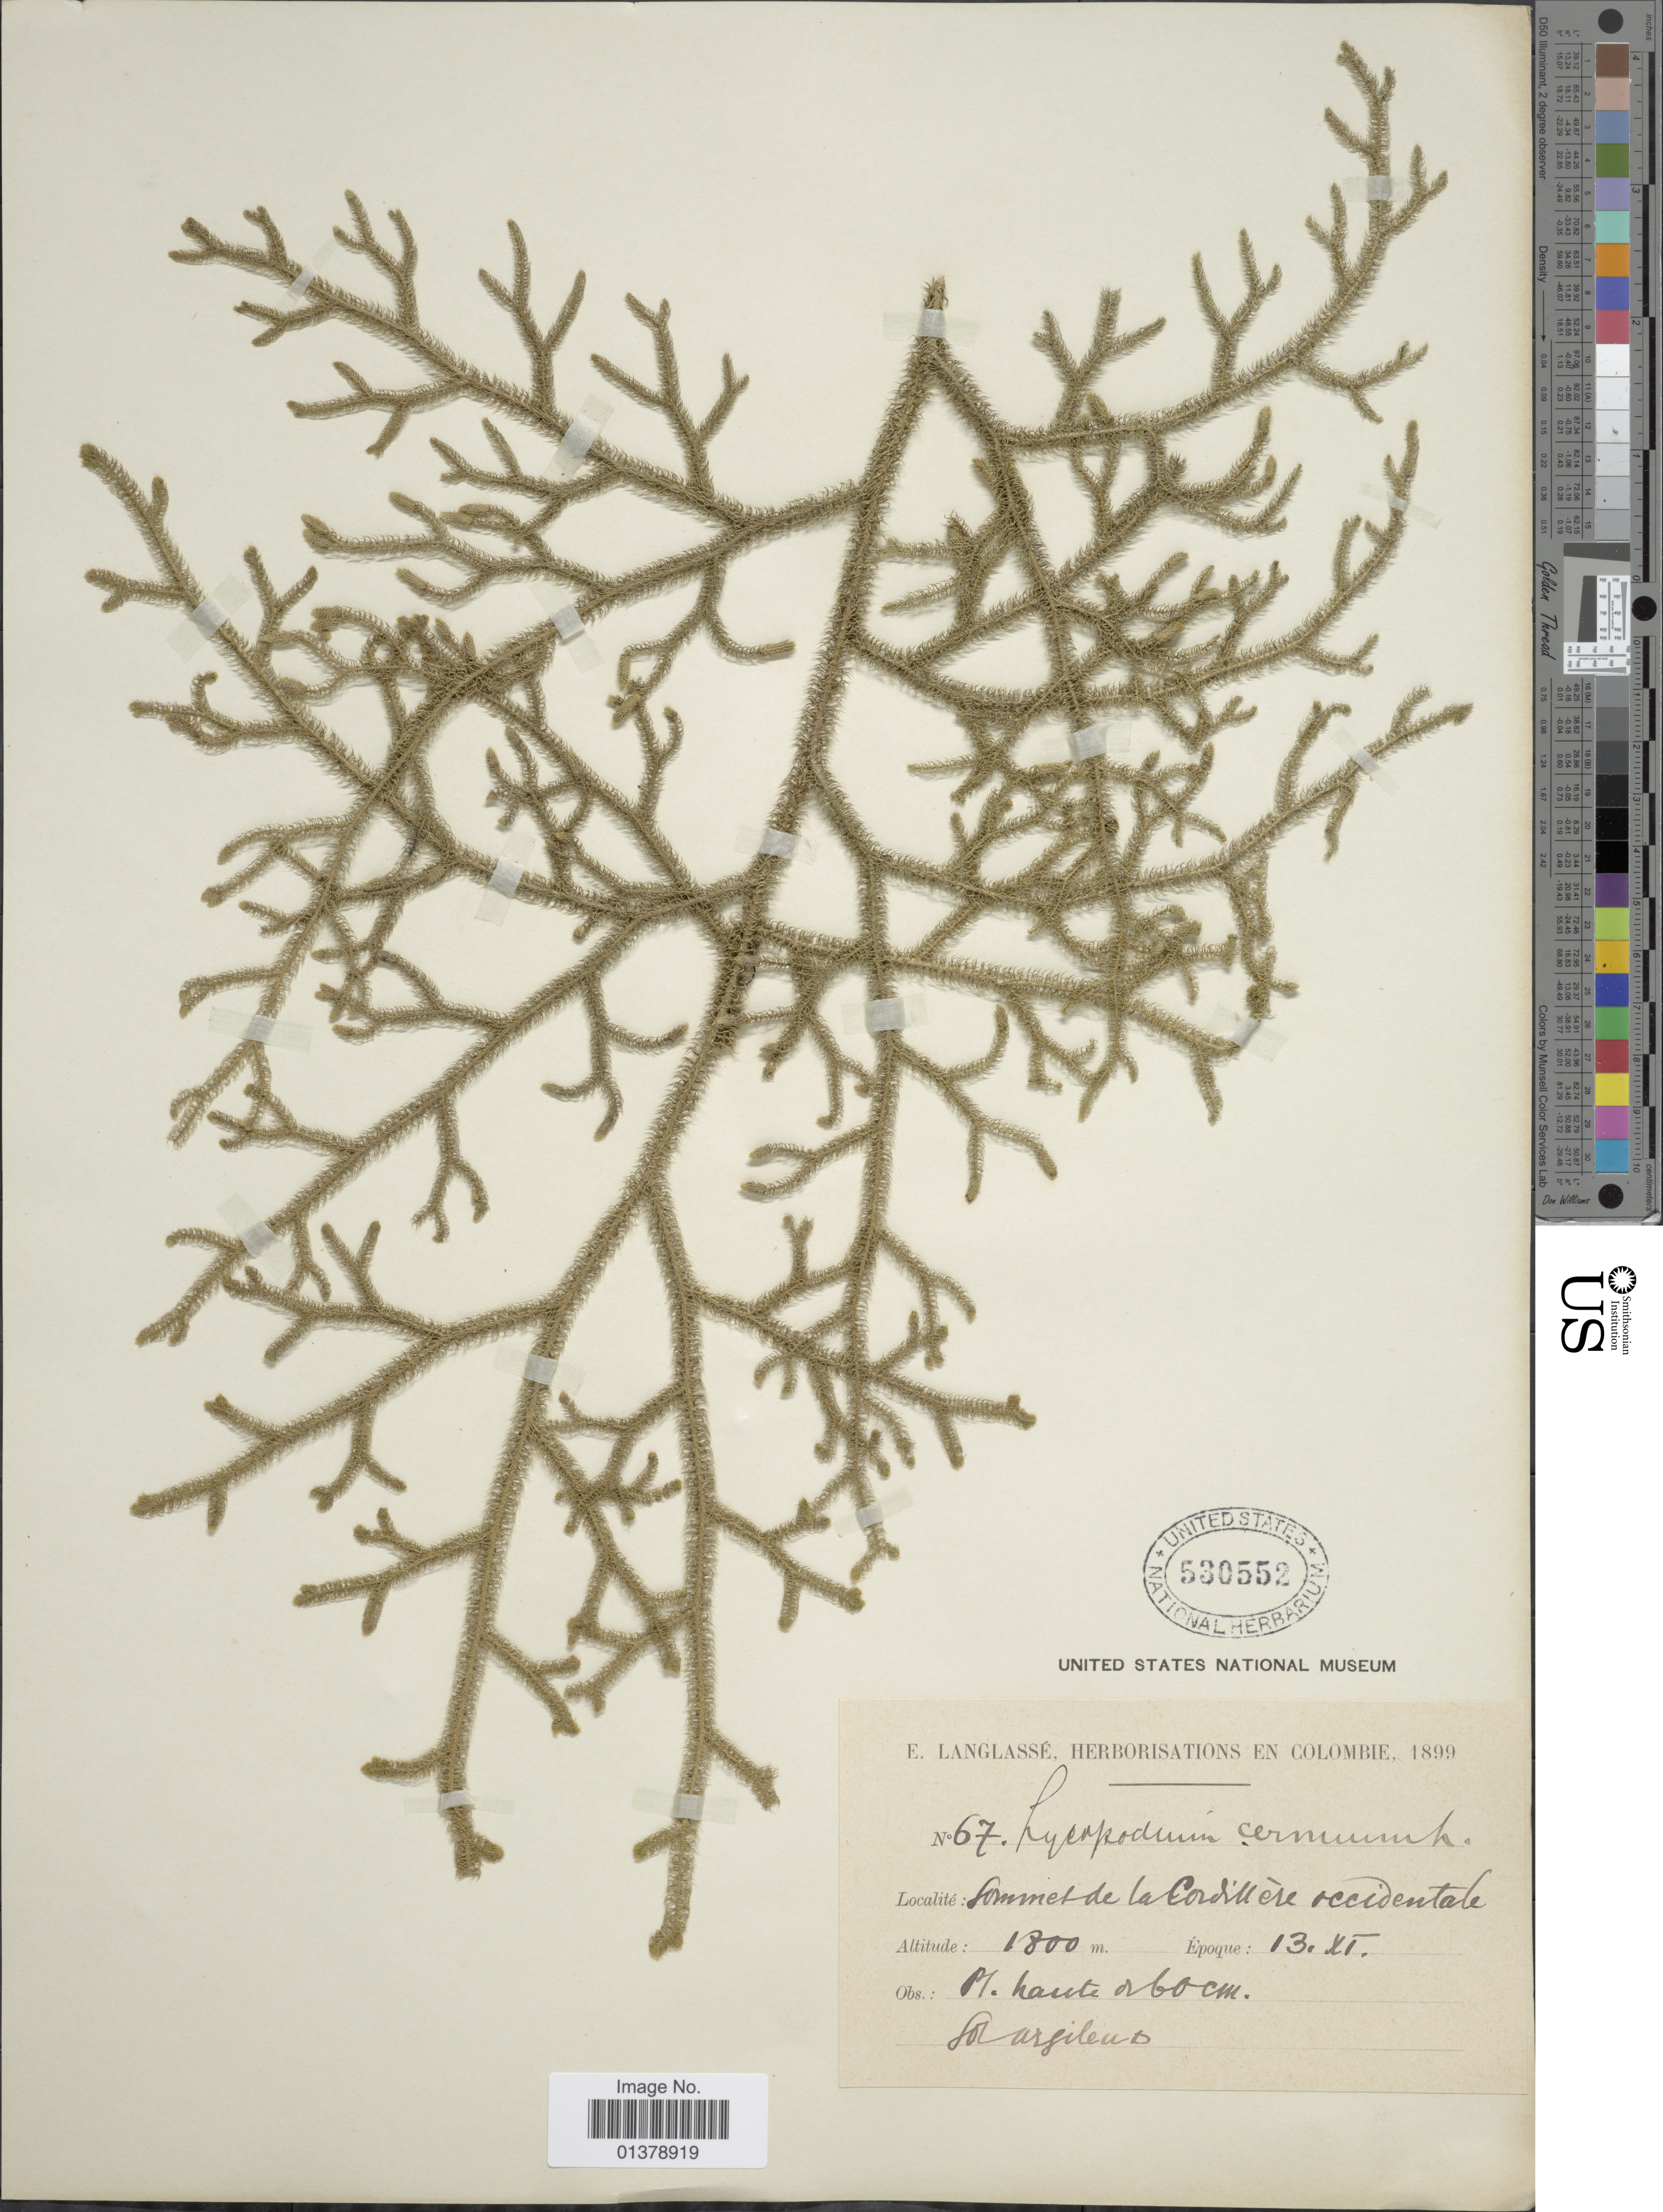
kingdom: Plantae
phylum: Tracheophyta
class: Lycopodiopsida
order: Lycopodiales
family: Lycopodiaceae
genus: Palhinhaea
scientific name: Palhinhaea cernua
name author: (L.) Vasc. & Franco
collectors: E. Langlassé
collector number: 67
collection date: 1899-11-13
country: Colombia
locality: Sommet de la Cordillere Occidentale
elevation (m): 1800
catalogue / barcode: US 530552